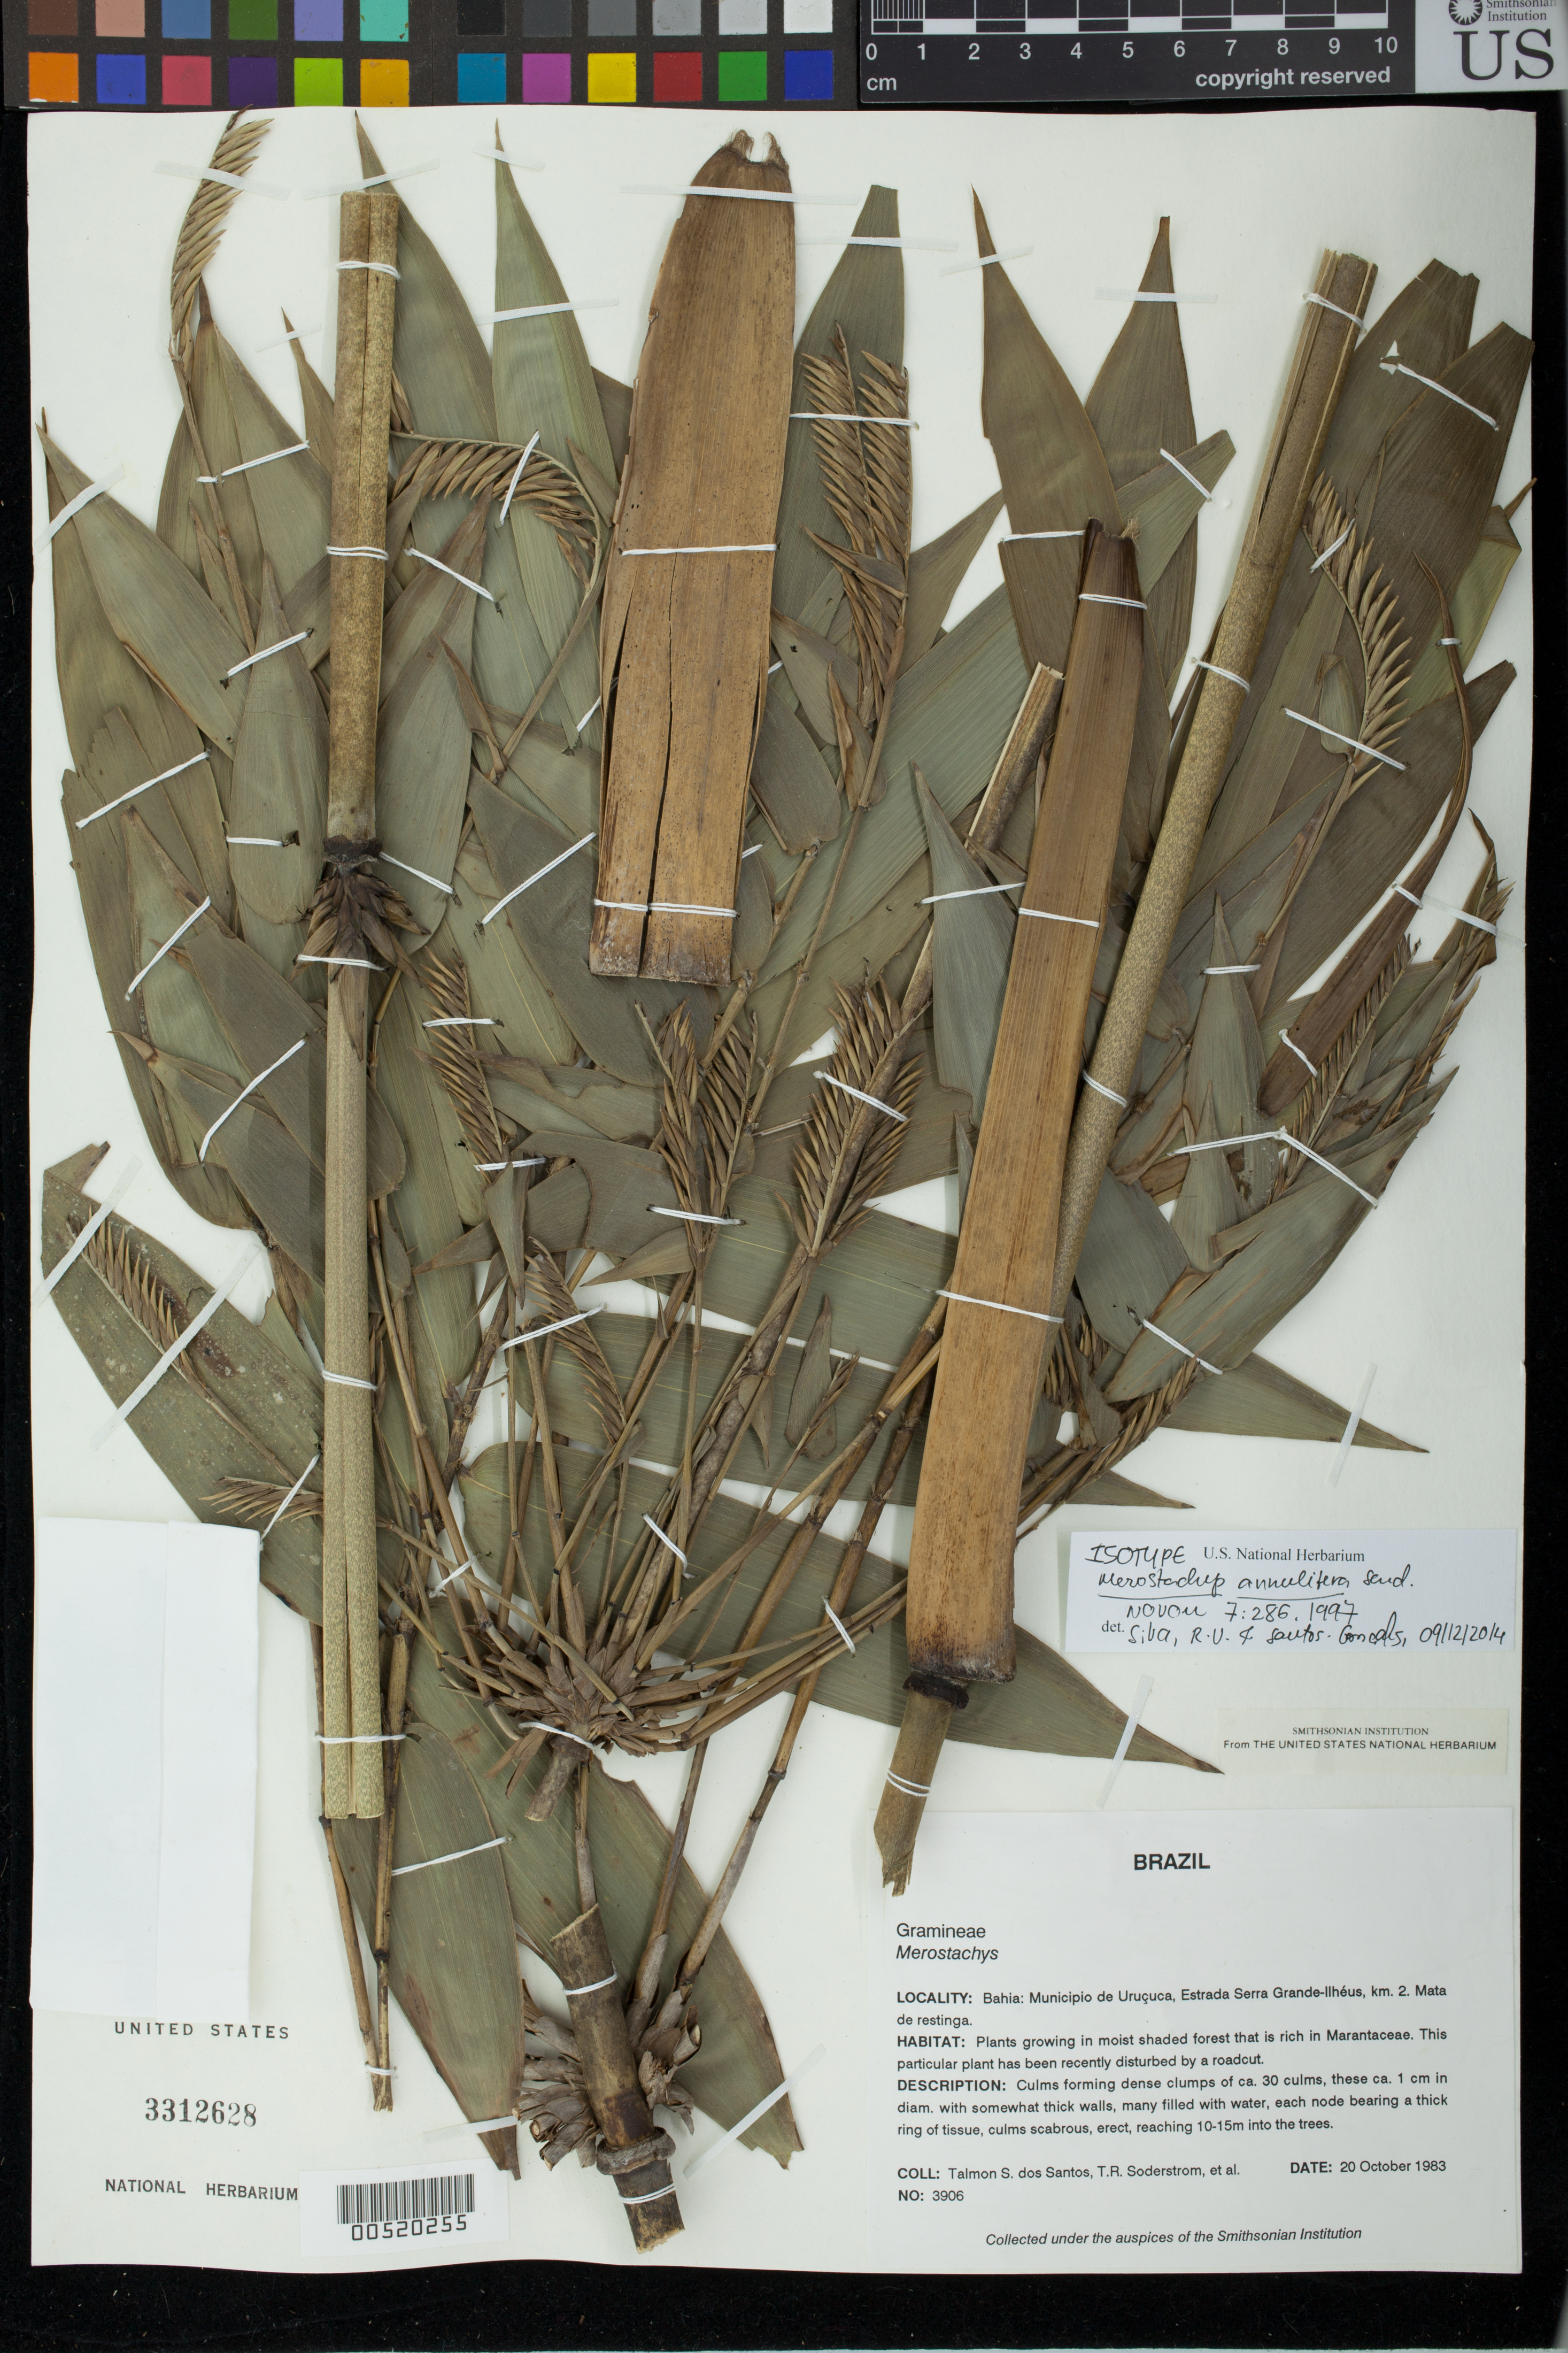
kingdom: Plantae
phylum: Tracheophyta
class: Liliopsida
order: Poales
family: Poaceae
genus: Merostachys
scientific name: Merostachys annulifera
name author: Send.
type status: Isotype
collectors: T. S. Santos & T. R. Soderstrom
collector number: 3906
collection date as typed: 20 Oct 1983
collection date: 1983-10-20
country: Brazil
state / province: Bahia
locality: Bahia: Municipio de Uruçuca, Estrada Serra Grande-Ilhéus, km. 2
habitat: Mata de restinga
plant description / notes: Bulky material filed separately.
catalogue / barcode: US 3312628